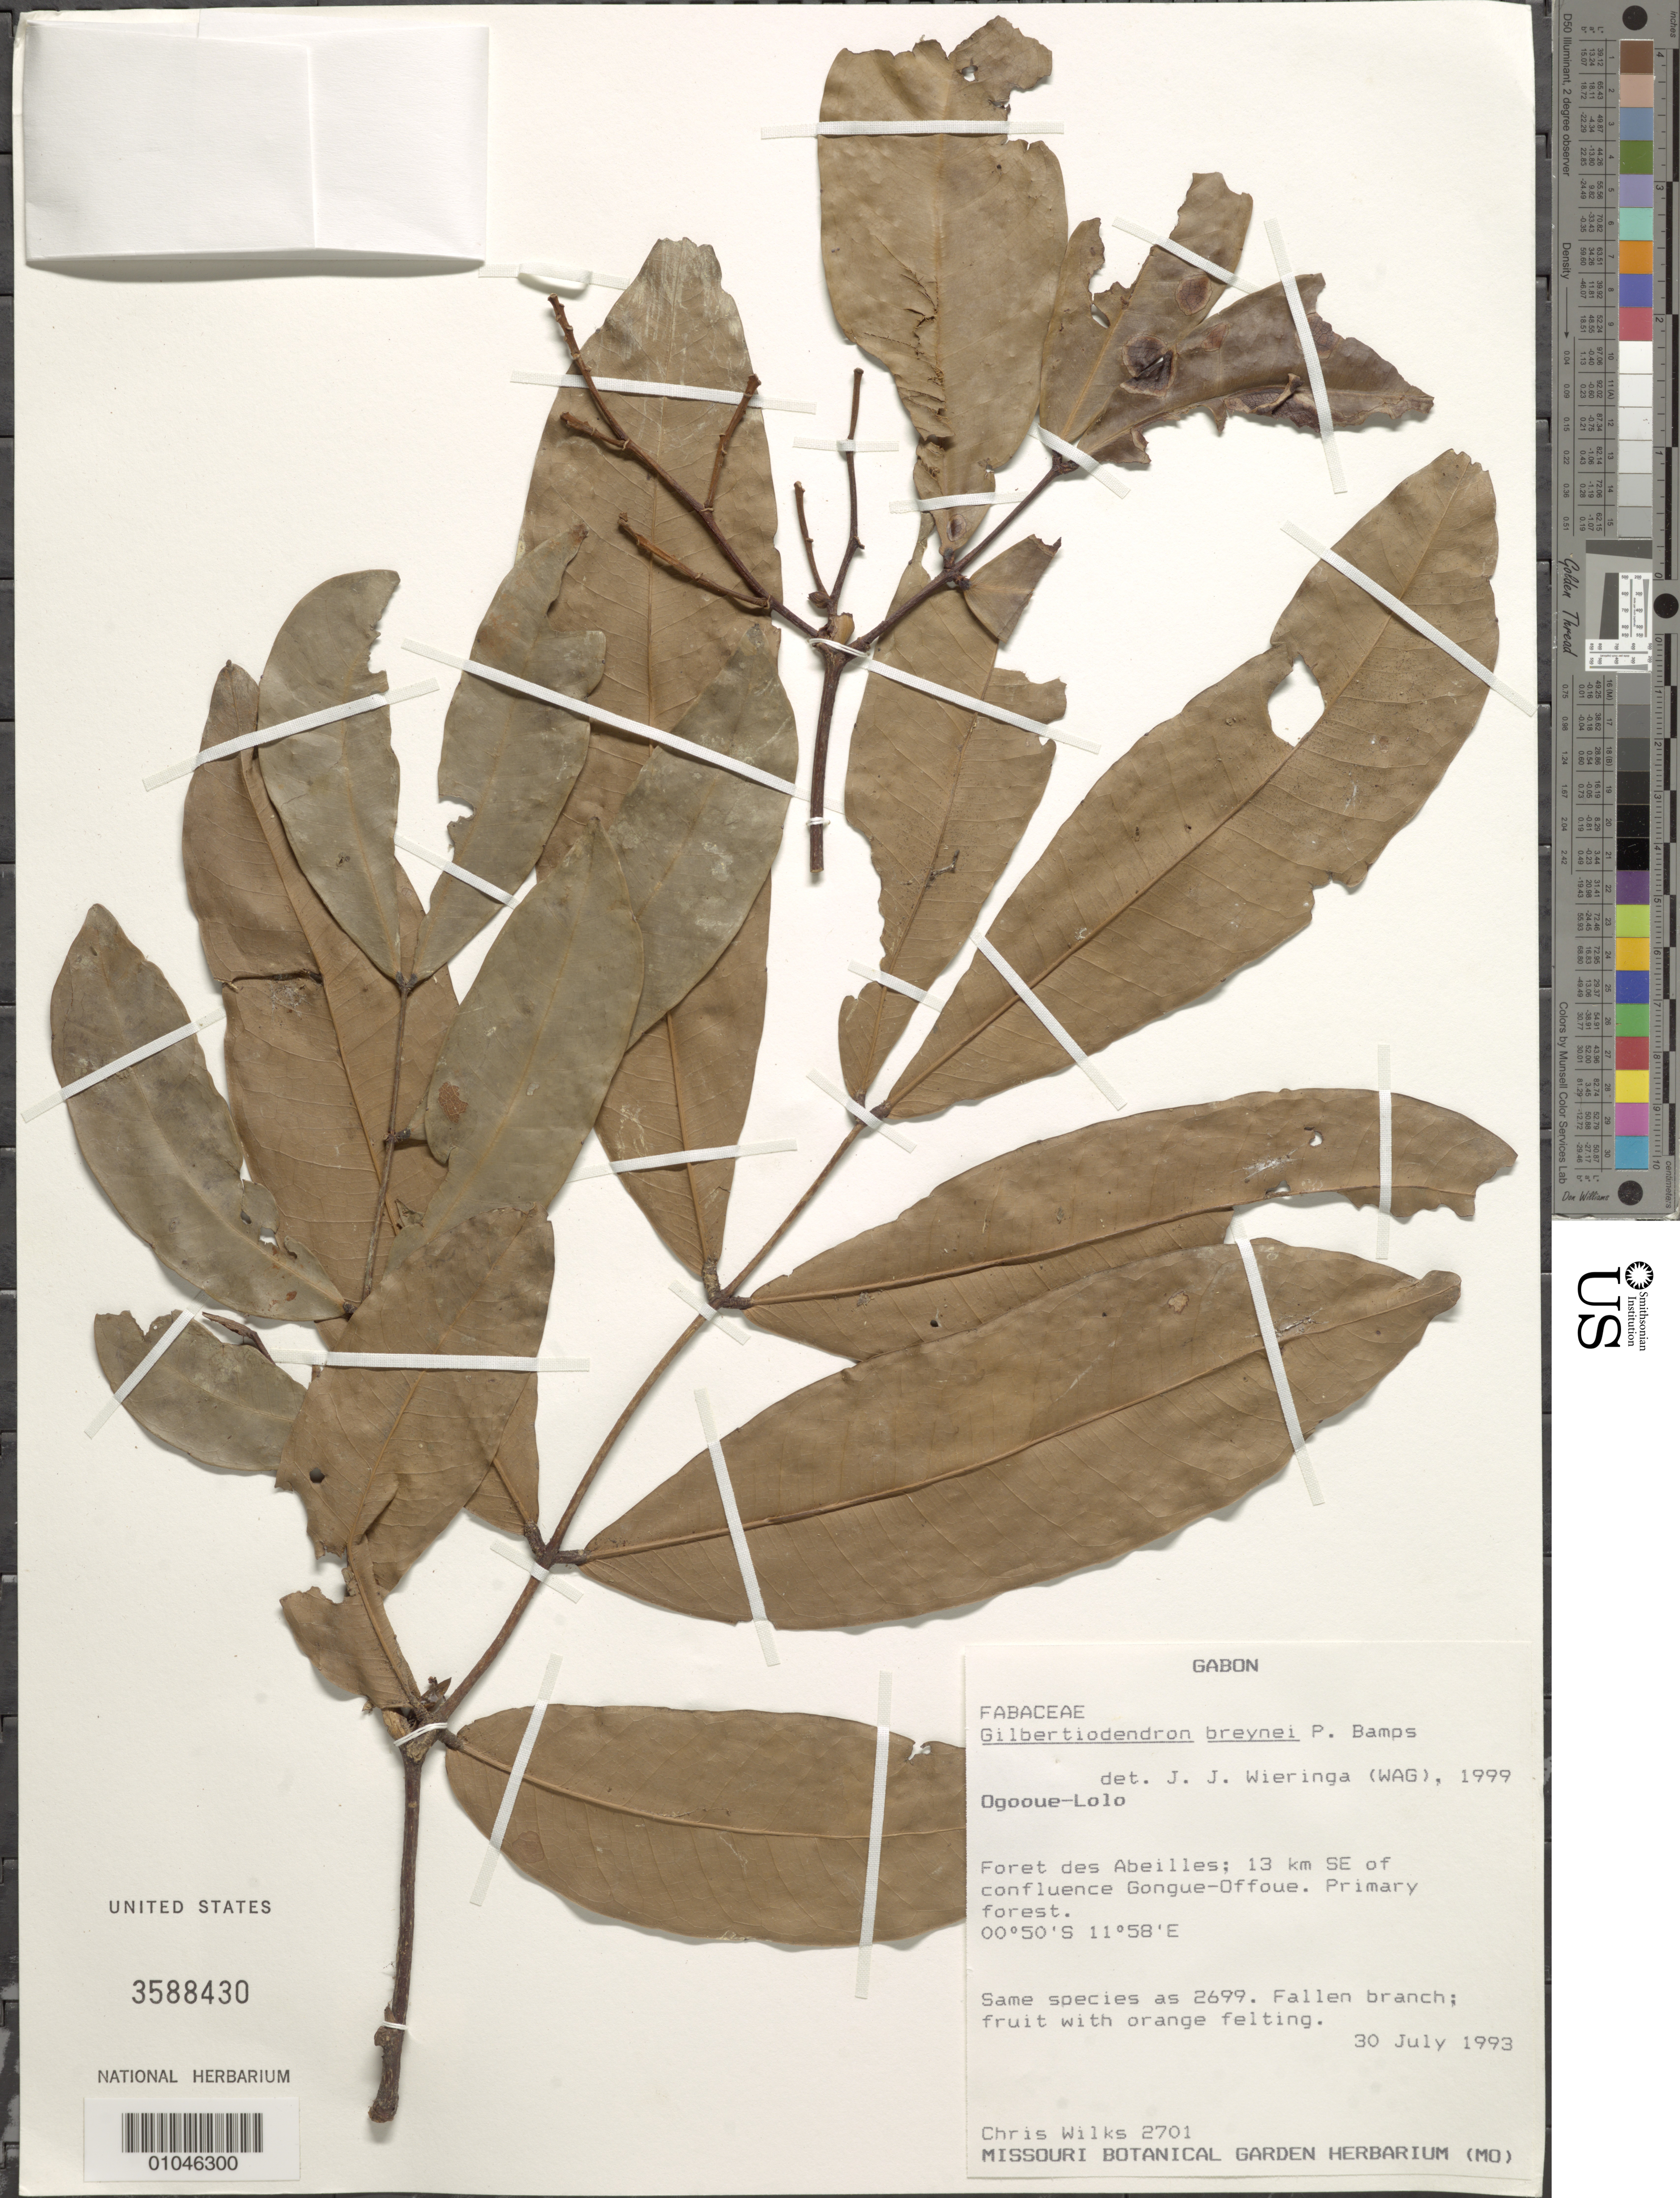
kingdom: Plantae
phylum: Tracheophyta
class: Magnoliopsida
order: Fabales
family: Fabaceae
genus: Gilbertiodendron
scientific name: Gilbertiodendron breynei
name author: Bamps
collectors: C. Wilks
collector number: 2701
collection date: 1993-07-30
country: Gabon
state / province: Ogooué-Lolo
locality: Foret des Abeilles, 13 km SE of confluence Gongue Offoue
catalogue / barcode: US 3588430